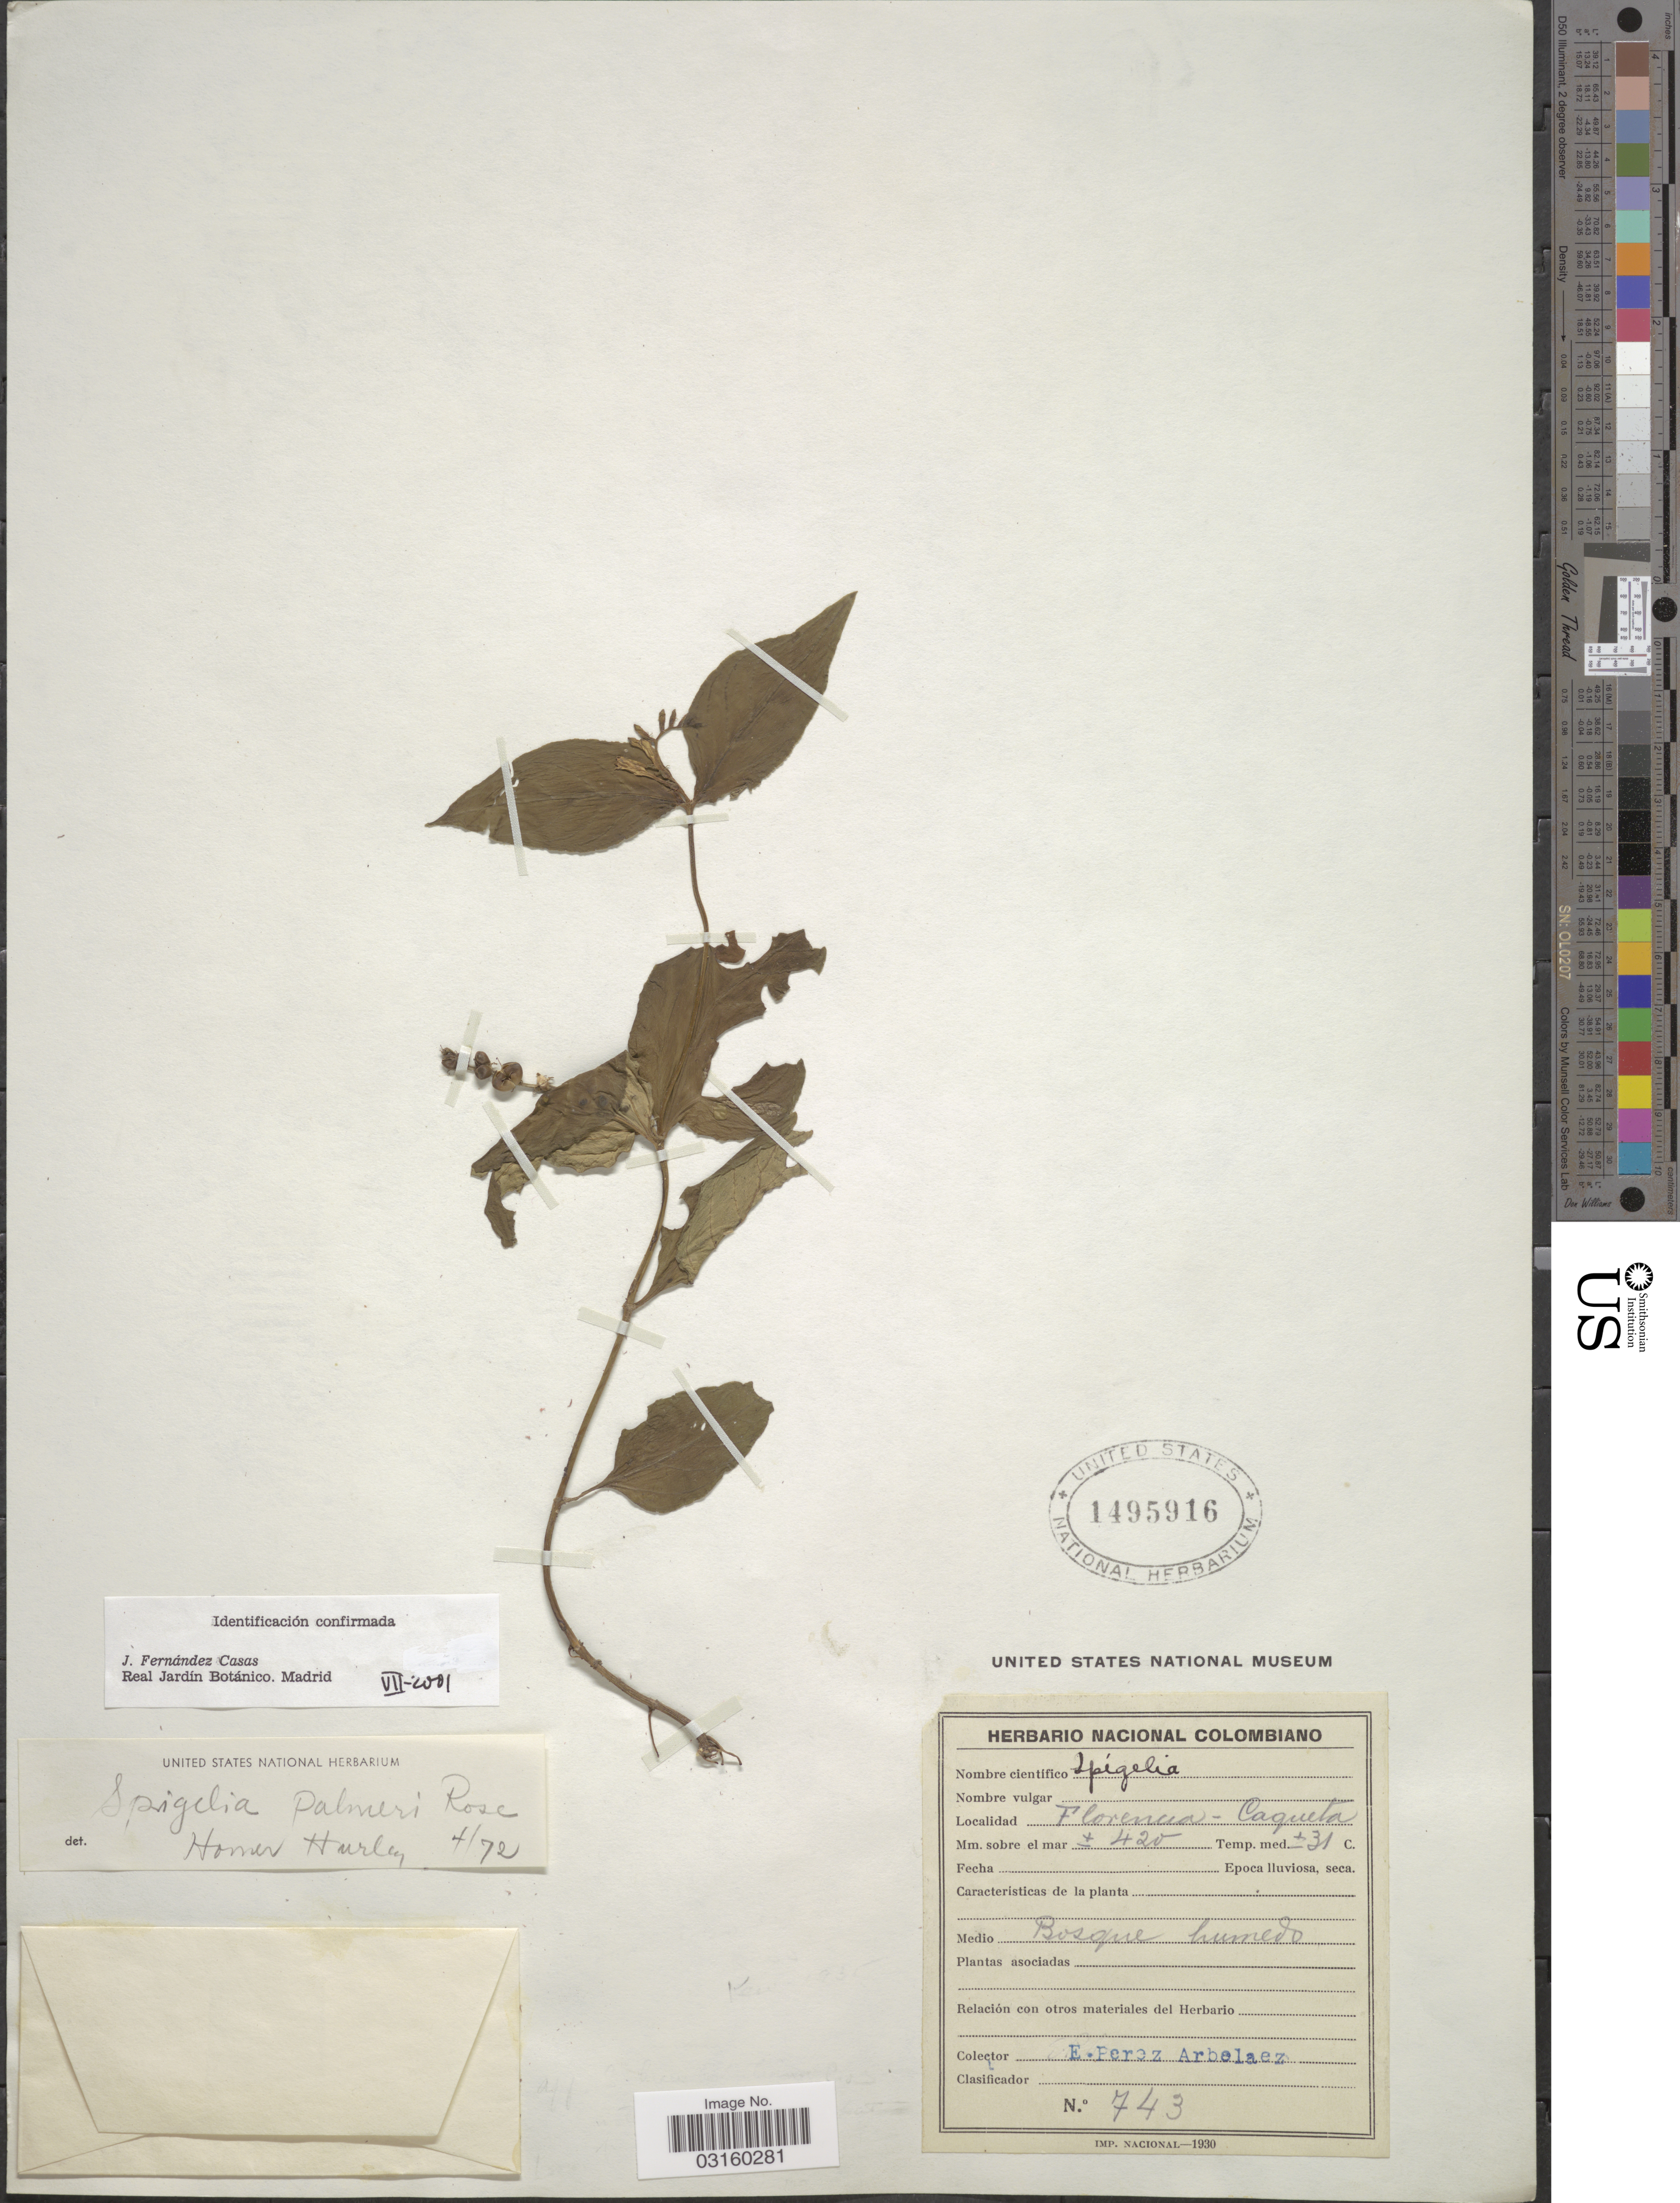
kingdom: Plantae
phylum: Tracheophyta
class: Magnoliopsida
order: Gentianales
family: Loganiaceae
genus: Spigelia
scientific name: Spigelia humboldtiana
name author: Cham. & Schltdl.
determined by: Islas-Hernández, Carla Sofia, (MEXU), Instituto de Biologia, UNAM (MEXICO)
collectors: E. Pérez Arbeláez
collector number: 743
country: Colombia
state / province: Caquetá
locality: Florencia - Caqueta.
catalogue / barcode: US 1495916